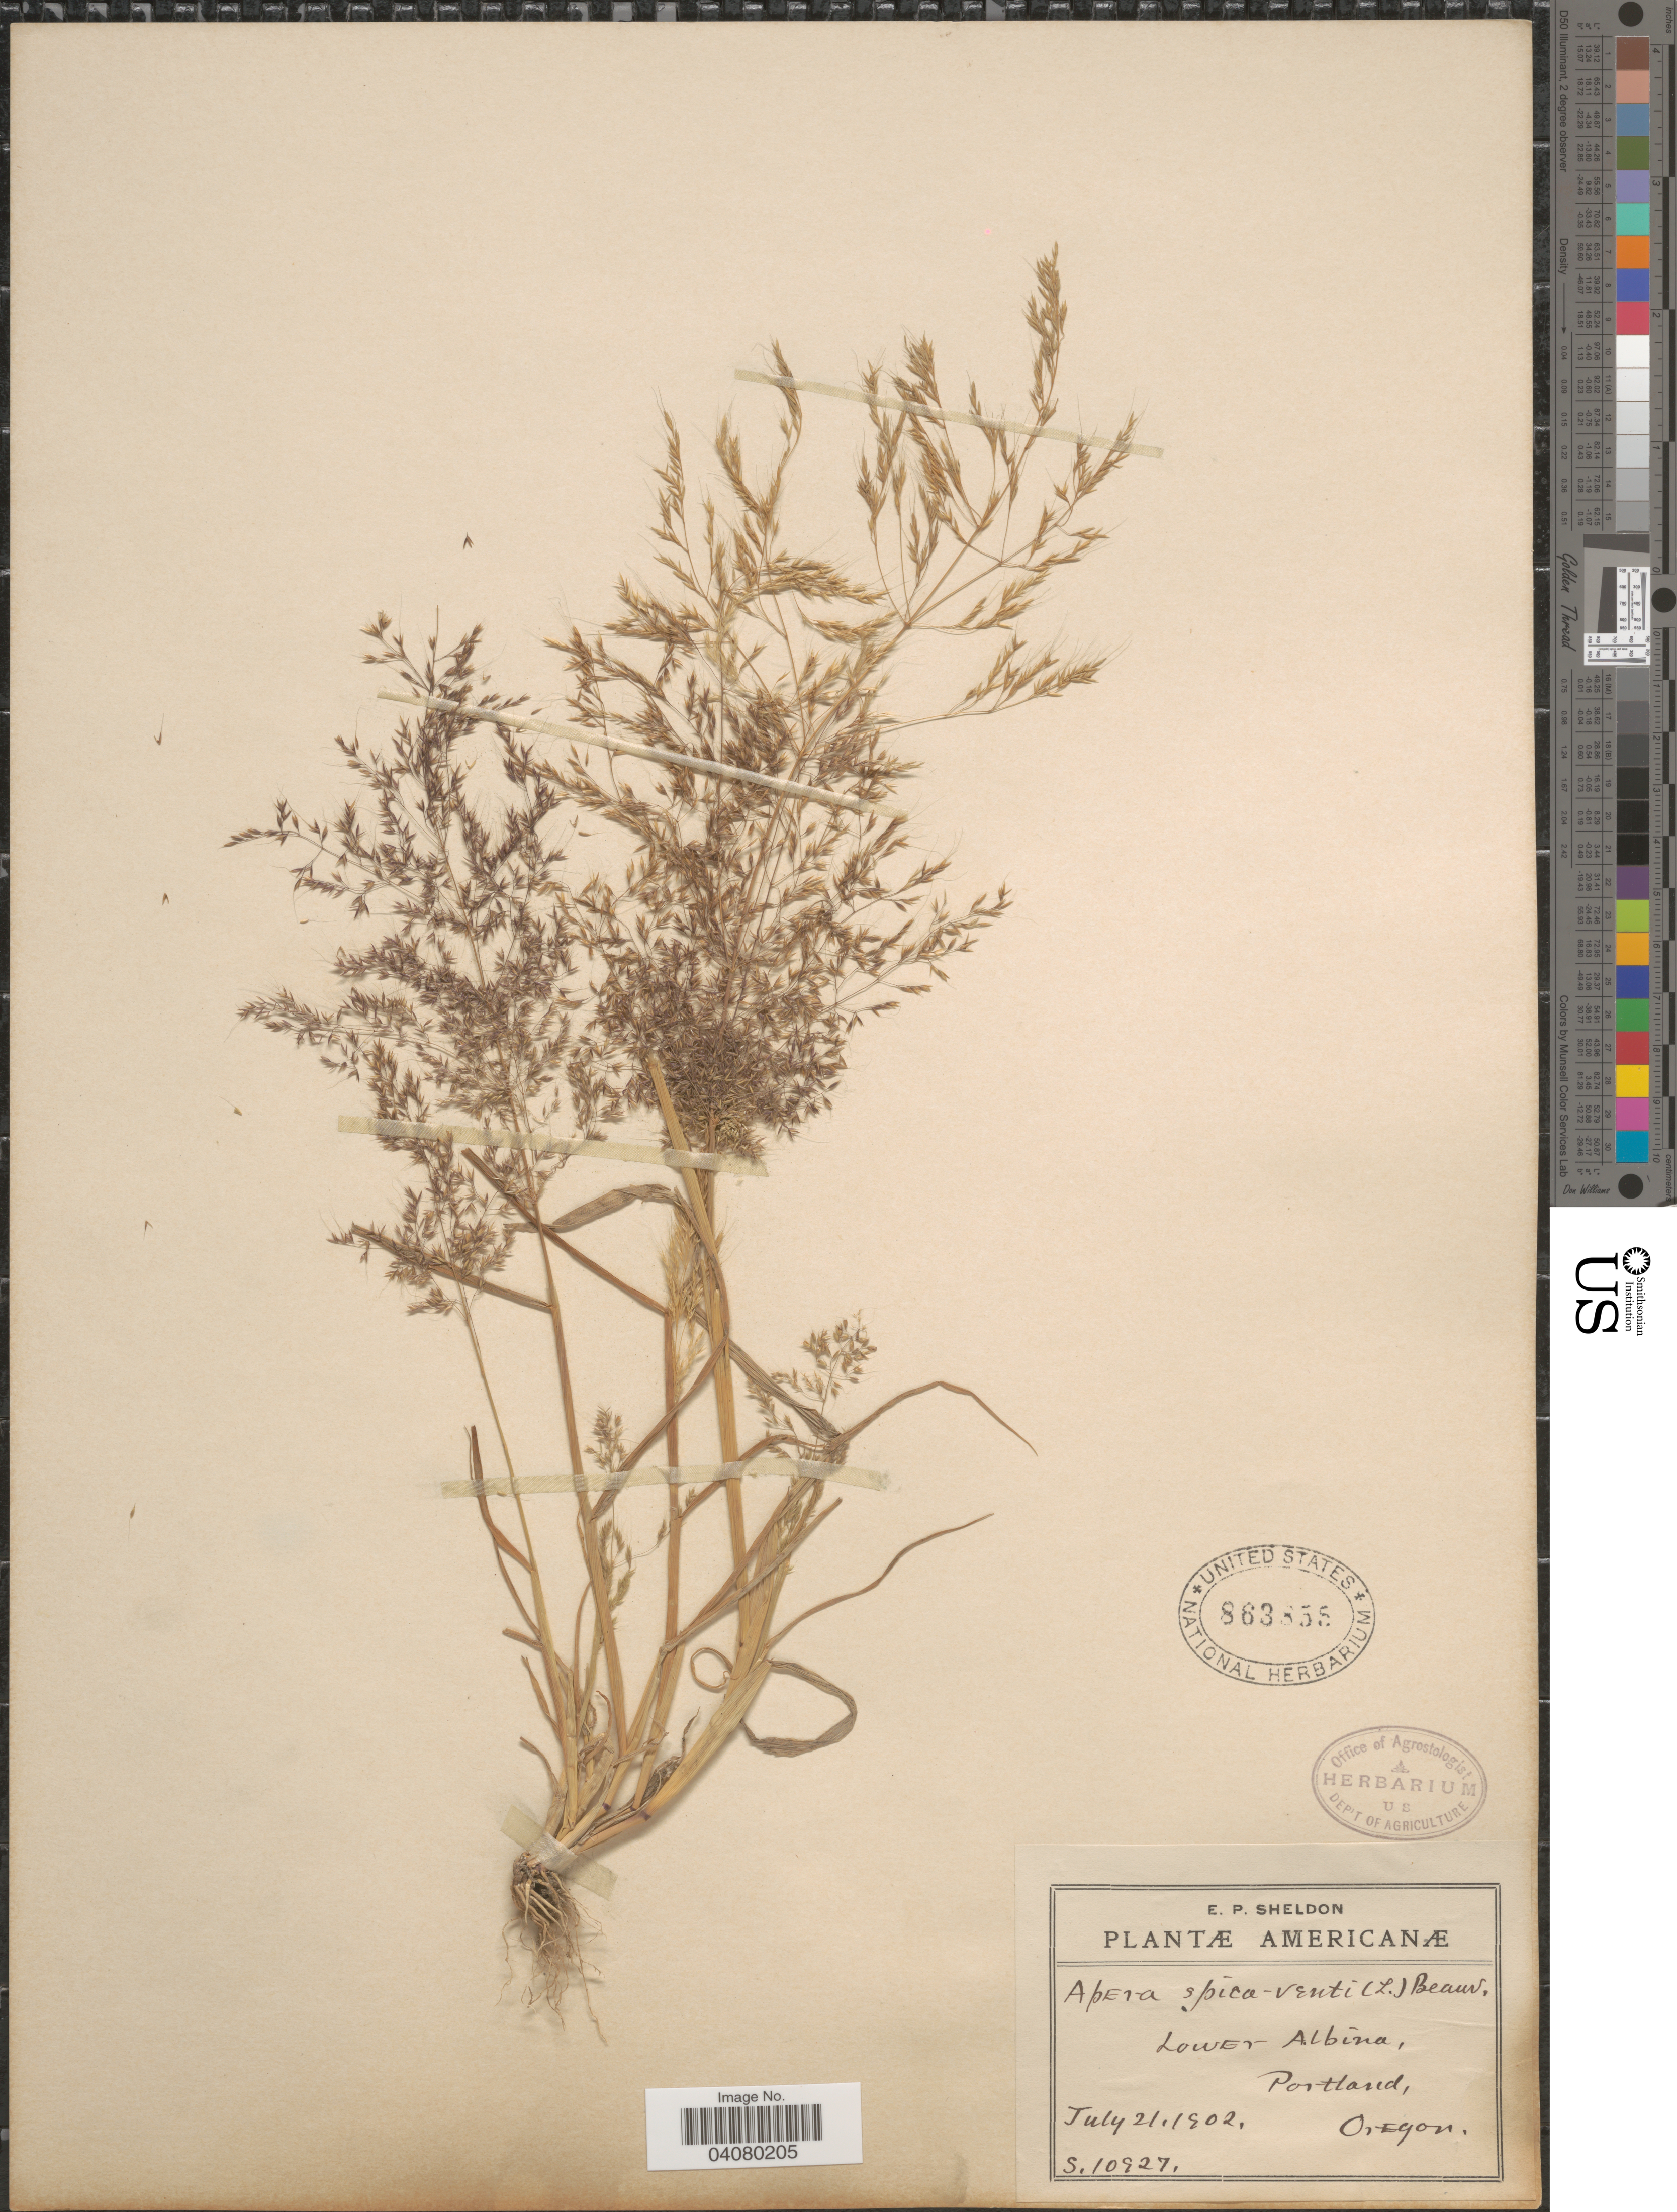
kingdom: Plantae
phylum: Tracheophyta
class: Liliopsida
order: Poales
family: Poaceae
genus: Apera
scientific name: Apera spica-venti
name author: (L.) P. Beauv.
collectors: E. P. Sheldon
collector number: S.10927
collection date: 1902-07-21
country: United States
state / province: Oregon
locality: Lower Albina, Portland.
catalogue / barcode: US 863855